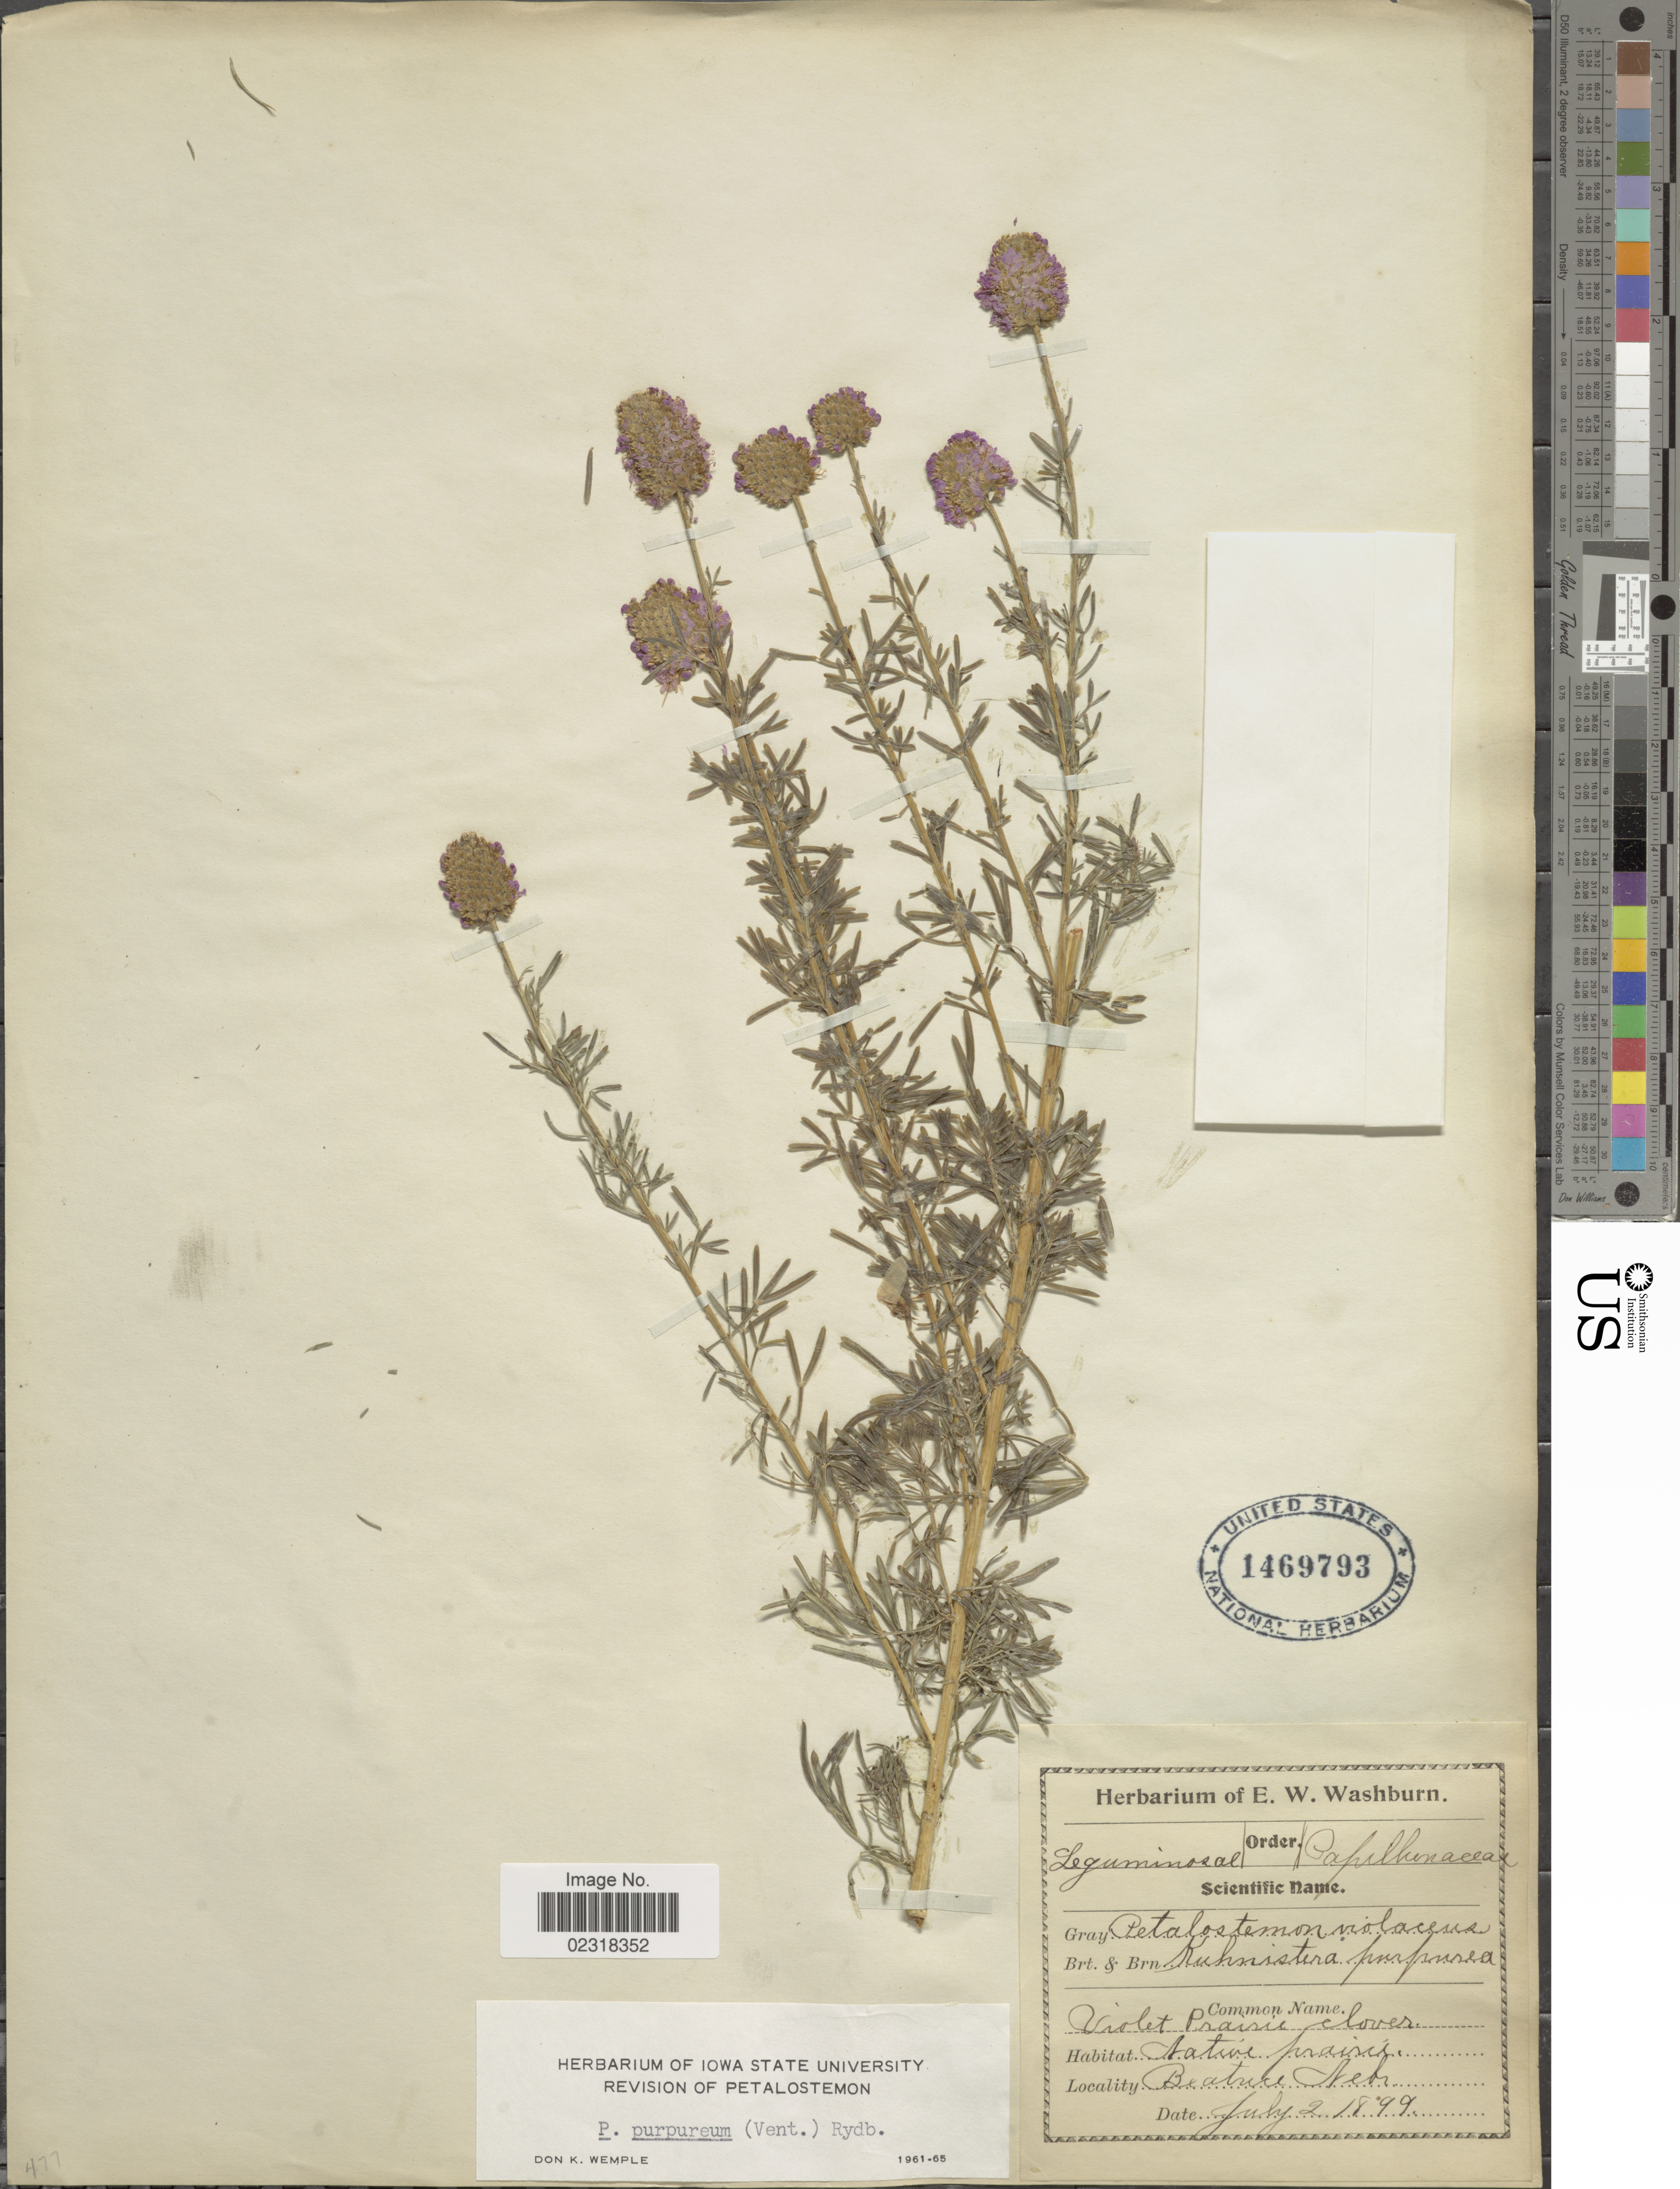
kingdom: Plantae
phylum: Tracheophyta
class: Magnoliopsida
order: Fabales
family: Fabaceae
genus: Dalea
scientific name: Dalea purpurea var. purpurea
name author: Vent.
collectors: ex herb. E. W. Washburn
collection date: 1899-07-02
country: United States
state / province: Nebraska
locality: Violet Prairie clover, native prairie, Beatrice Nebr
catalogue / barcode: US 1469793